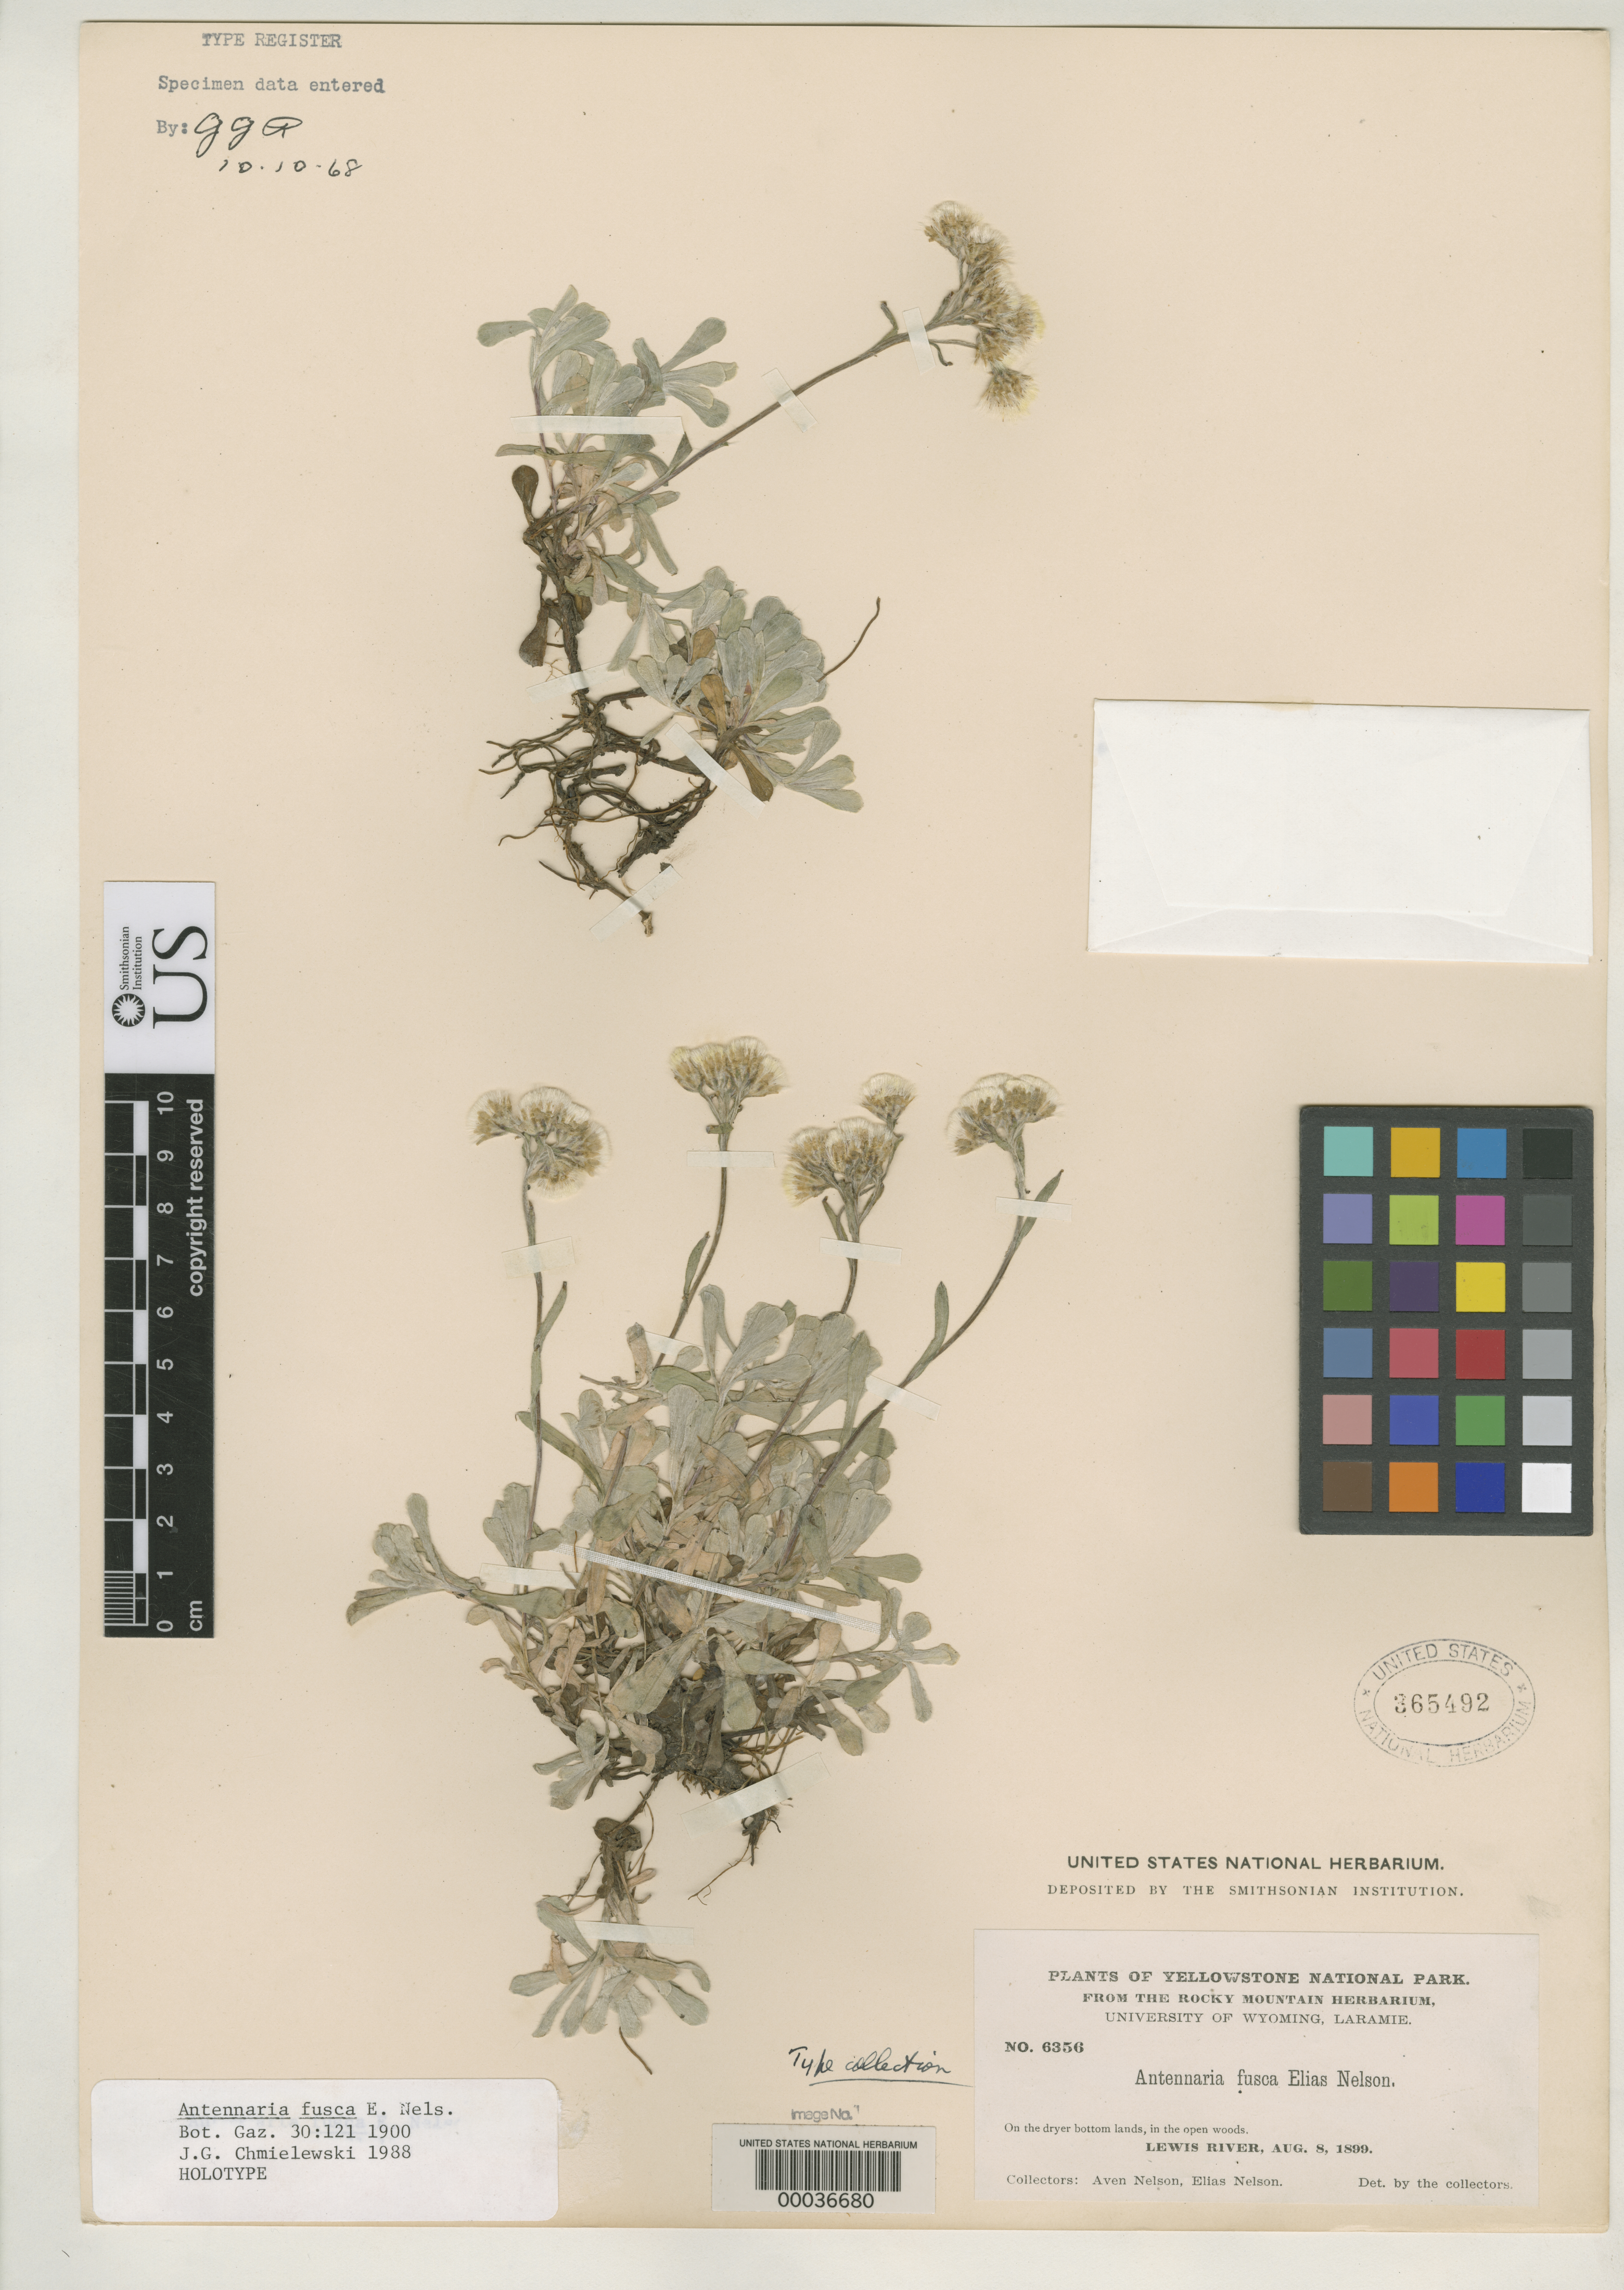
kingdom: Plantae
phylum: Tracheophyta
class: Magnoliopsida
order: Asterales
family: Asteraceae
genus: Antennaria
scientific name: Antennaria fusca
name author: E.E. Nelson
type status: Holotype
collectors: A. Nelson & E. Nelson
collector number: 6356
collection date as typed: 08 Aug 1899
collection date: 1899-08-08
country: United States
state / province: Wyoming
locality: Yellowstone National Park; Lewis River.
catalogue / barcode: US 365492